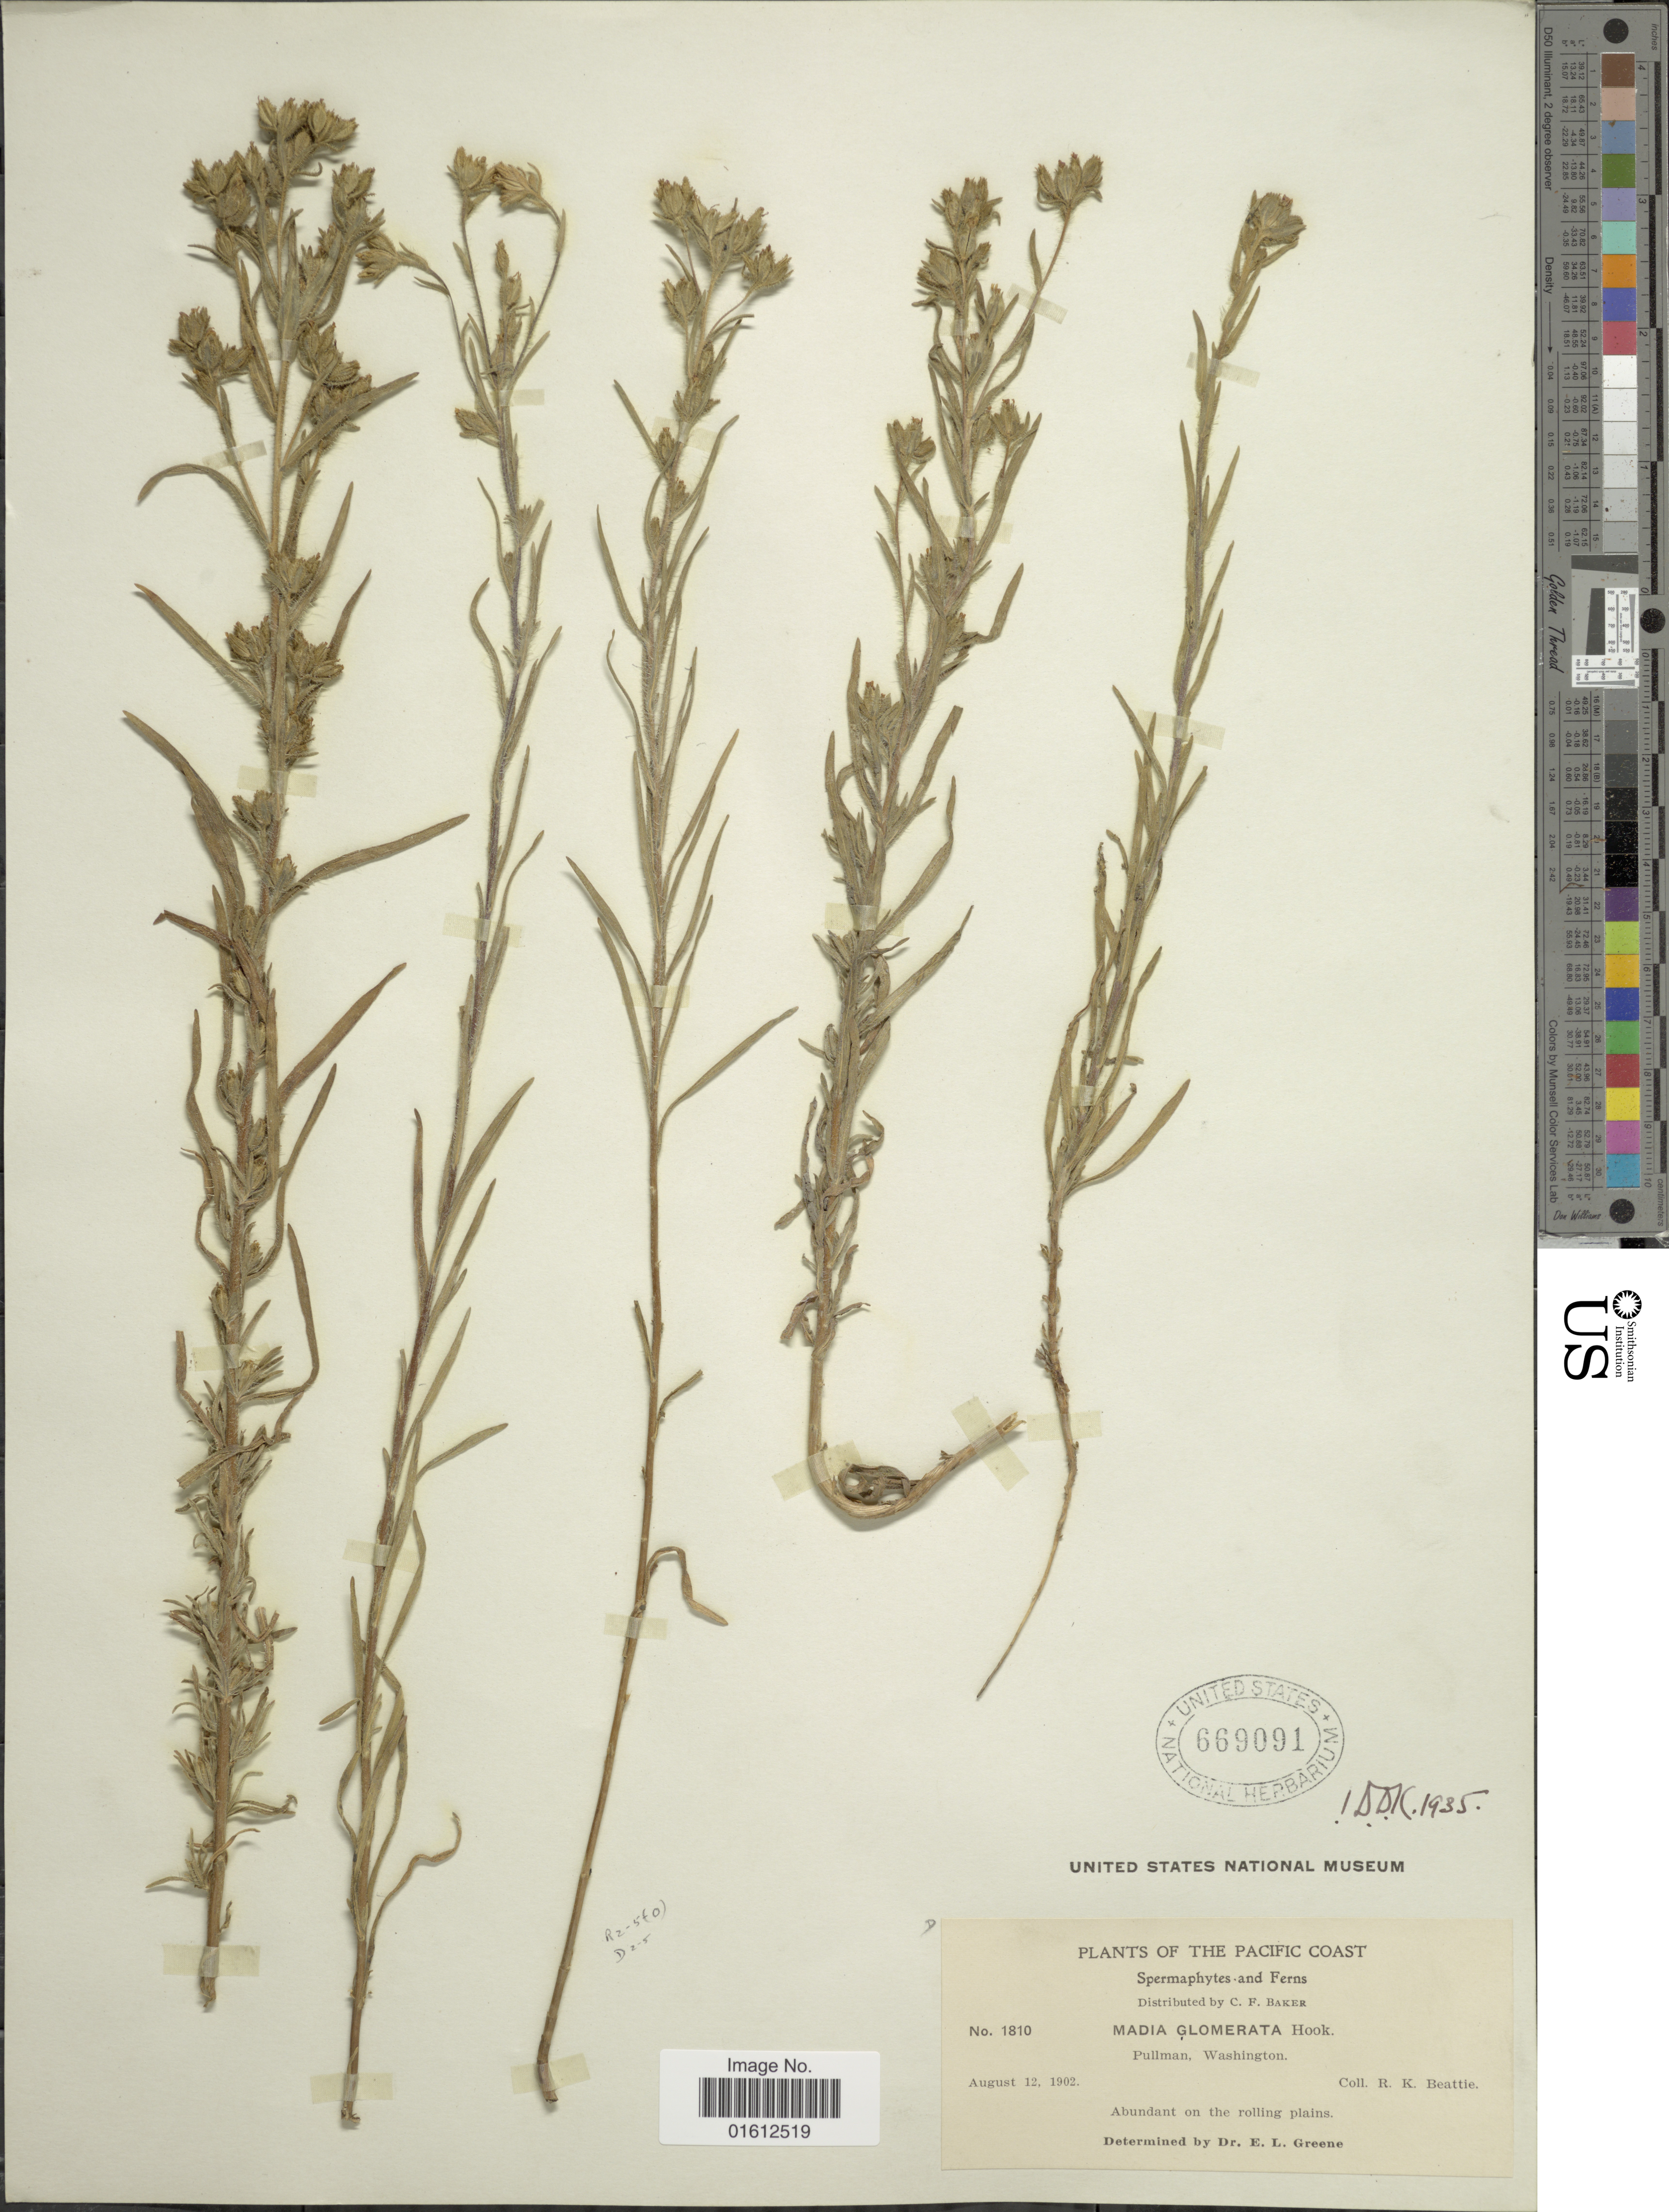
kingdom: Plantae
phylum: Tracheophyta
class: Magnoliopsida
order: Asterales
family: Asteraceae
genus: Madia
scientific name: Madia glomerata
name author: Hook.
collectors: R. K. Beattie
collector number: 1810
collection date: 1902-08-12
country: United States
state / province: Washington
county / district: Whitman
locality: Pullman.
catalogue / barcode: US 669091